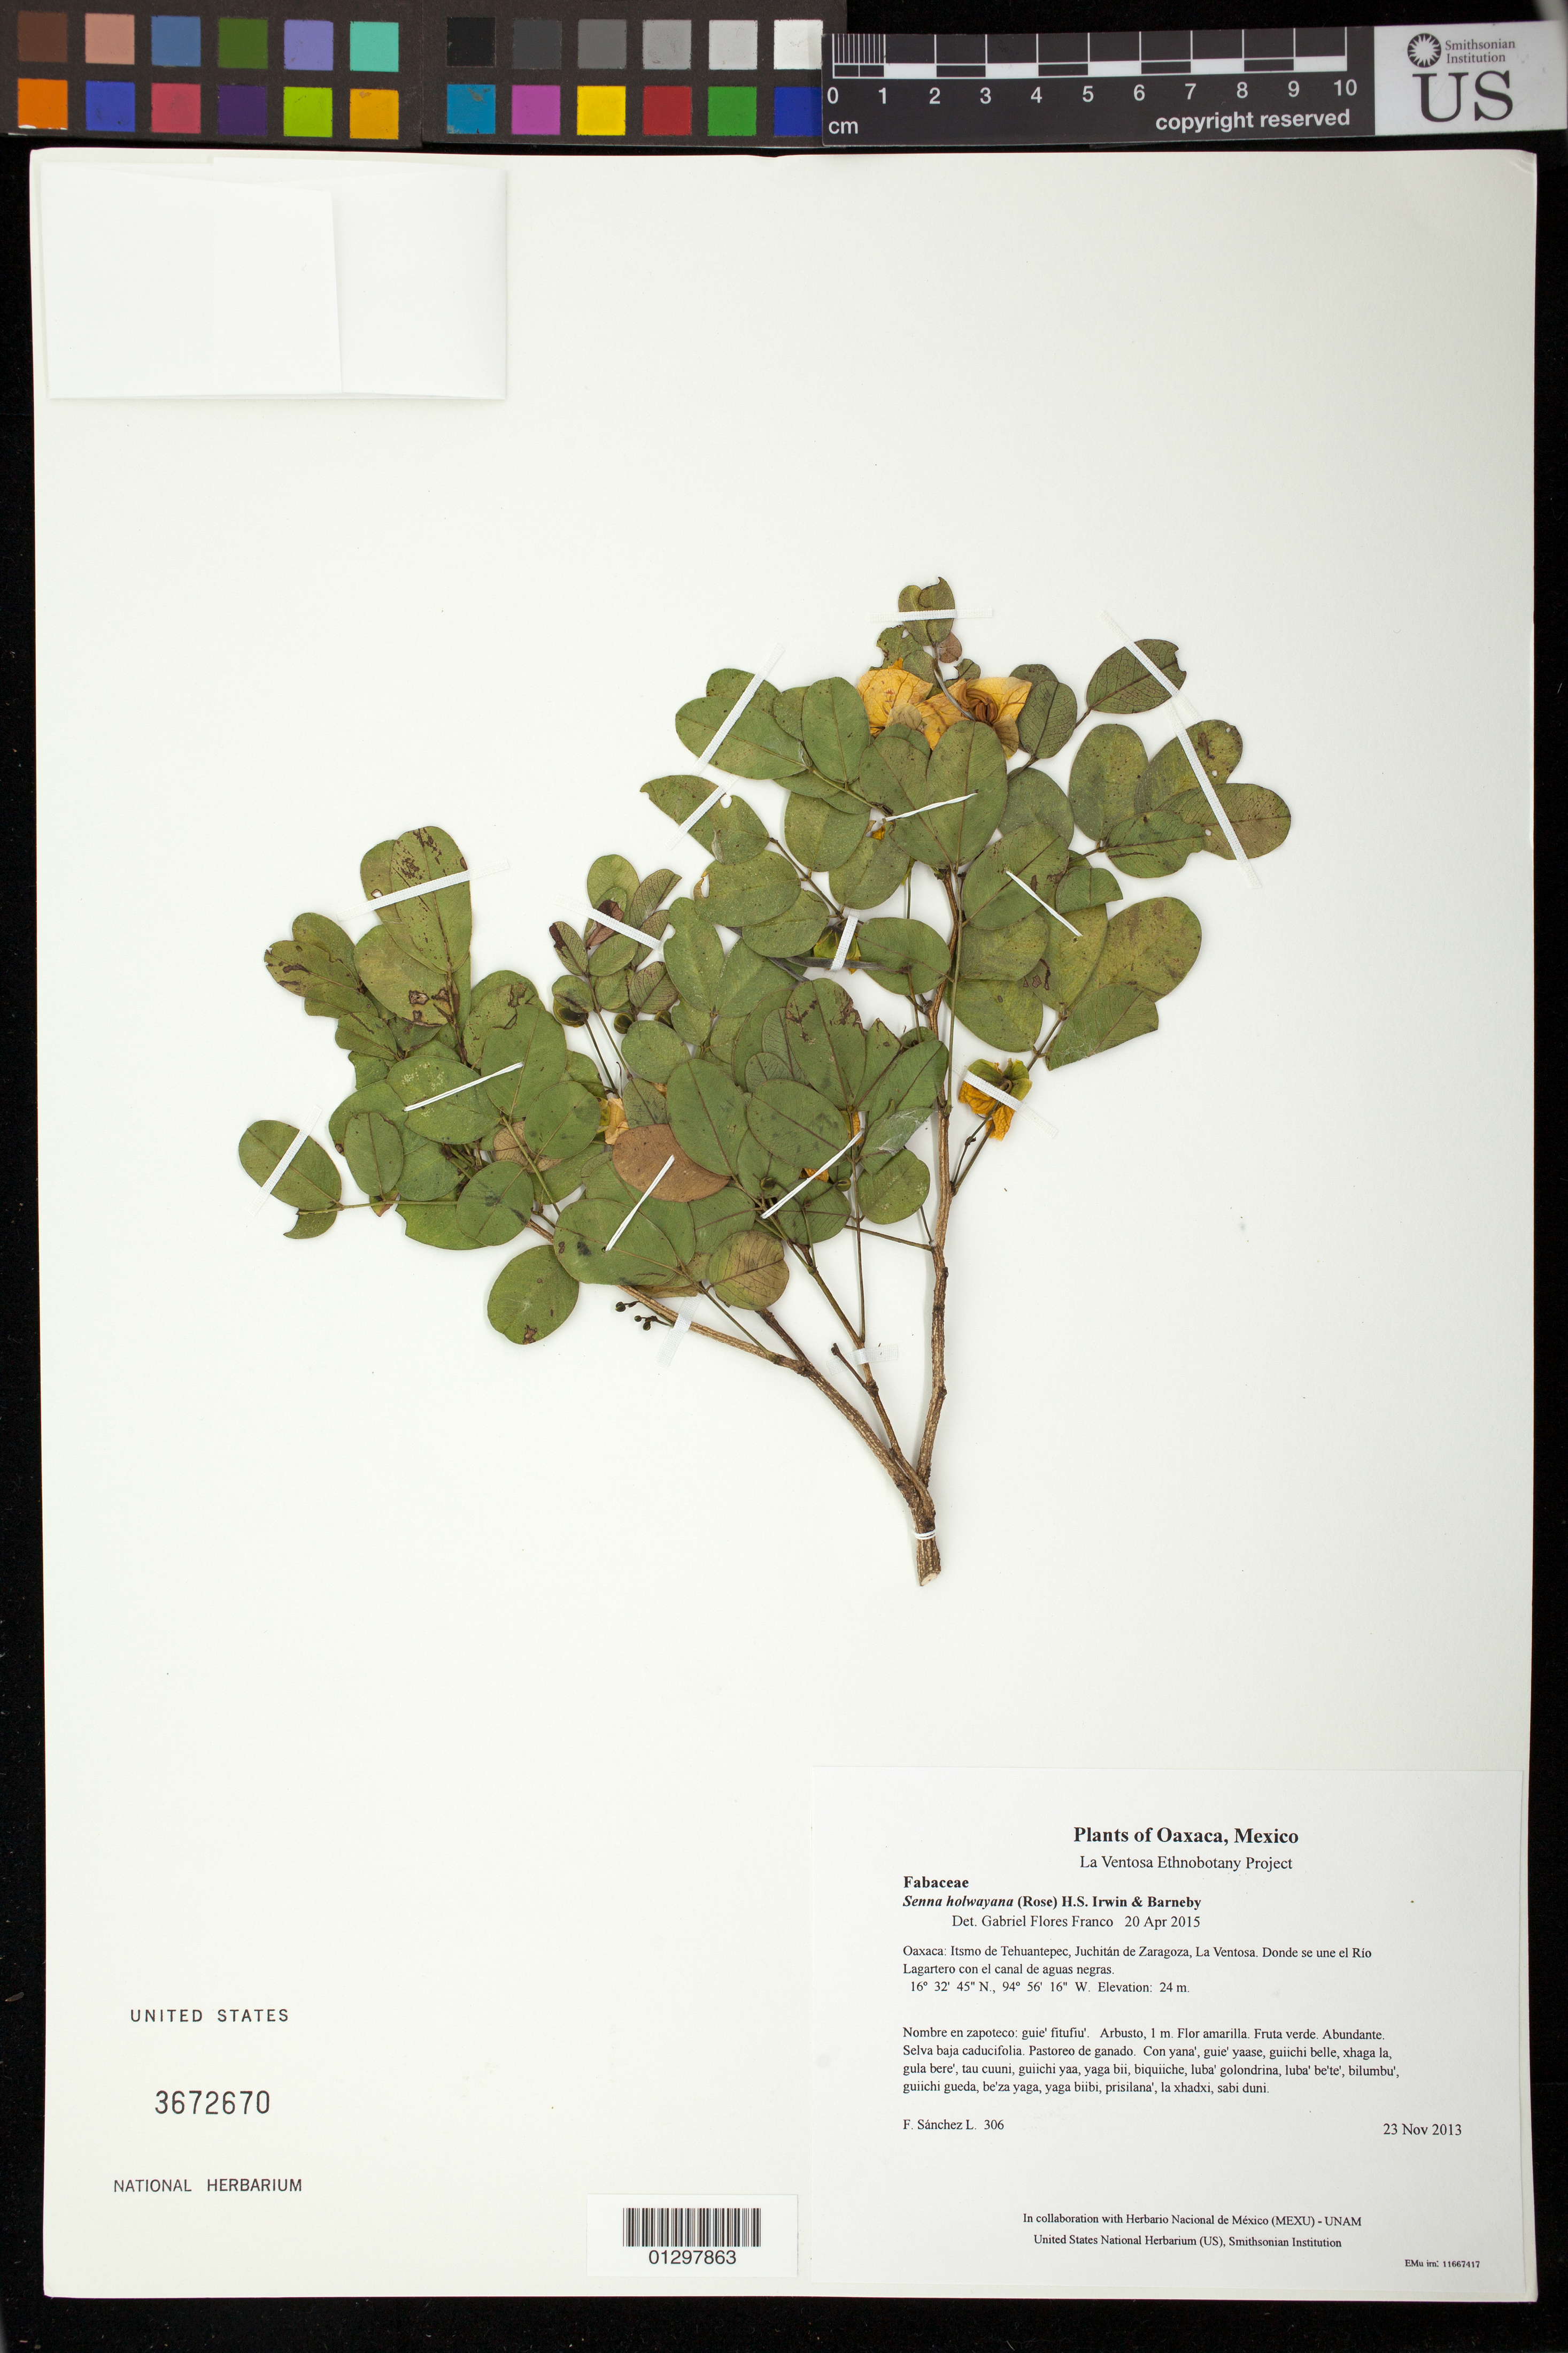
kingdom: Plantae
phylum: Tracheophyta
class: Magnoliopsida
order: Fabales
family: Fabaceae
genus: Senna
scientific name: Senna holwayana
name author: (Rose) H.S. Irwin & Barneby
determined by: Flores Franco, G.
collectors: F. Sánchez L.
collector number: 306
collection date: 2013-11-23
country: Mexico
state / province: Oaxaca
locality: Itsmo de Tehuantepec, Juchitán de Zaragoza, La Ventosa. Donde se une el Río Lagartero con el canal de aguas negras.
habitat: Selva baja caducifolia. Pastoreo de ganado.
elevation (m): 24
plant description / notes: MEXU, SERO, US; Yaga bandaga. 1 m. Guie' naguchi. Cuaananaxhi naga'. Stale.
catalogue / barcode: US 3672670